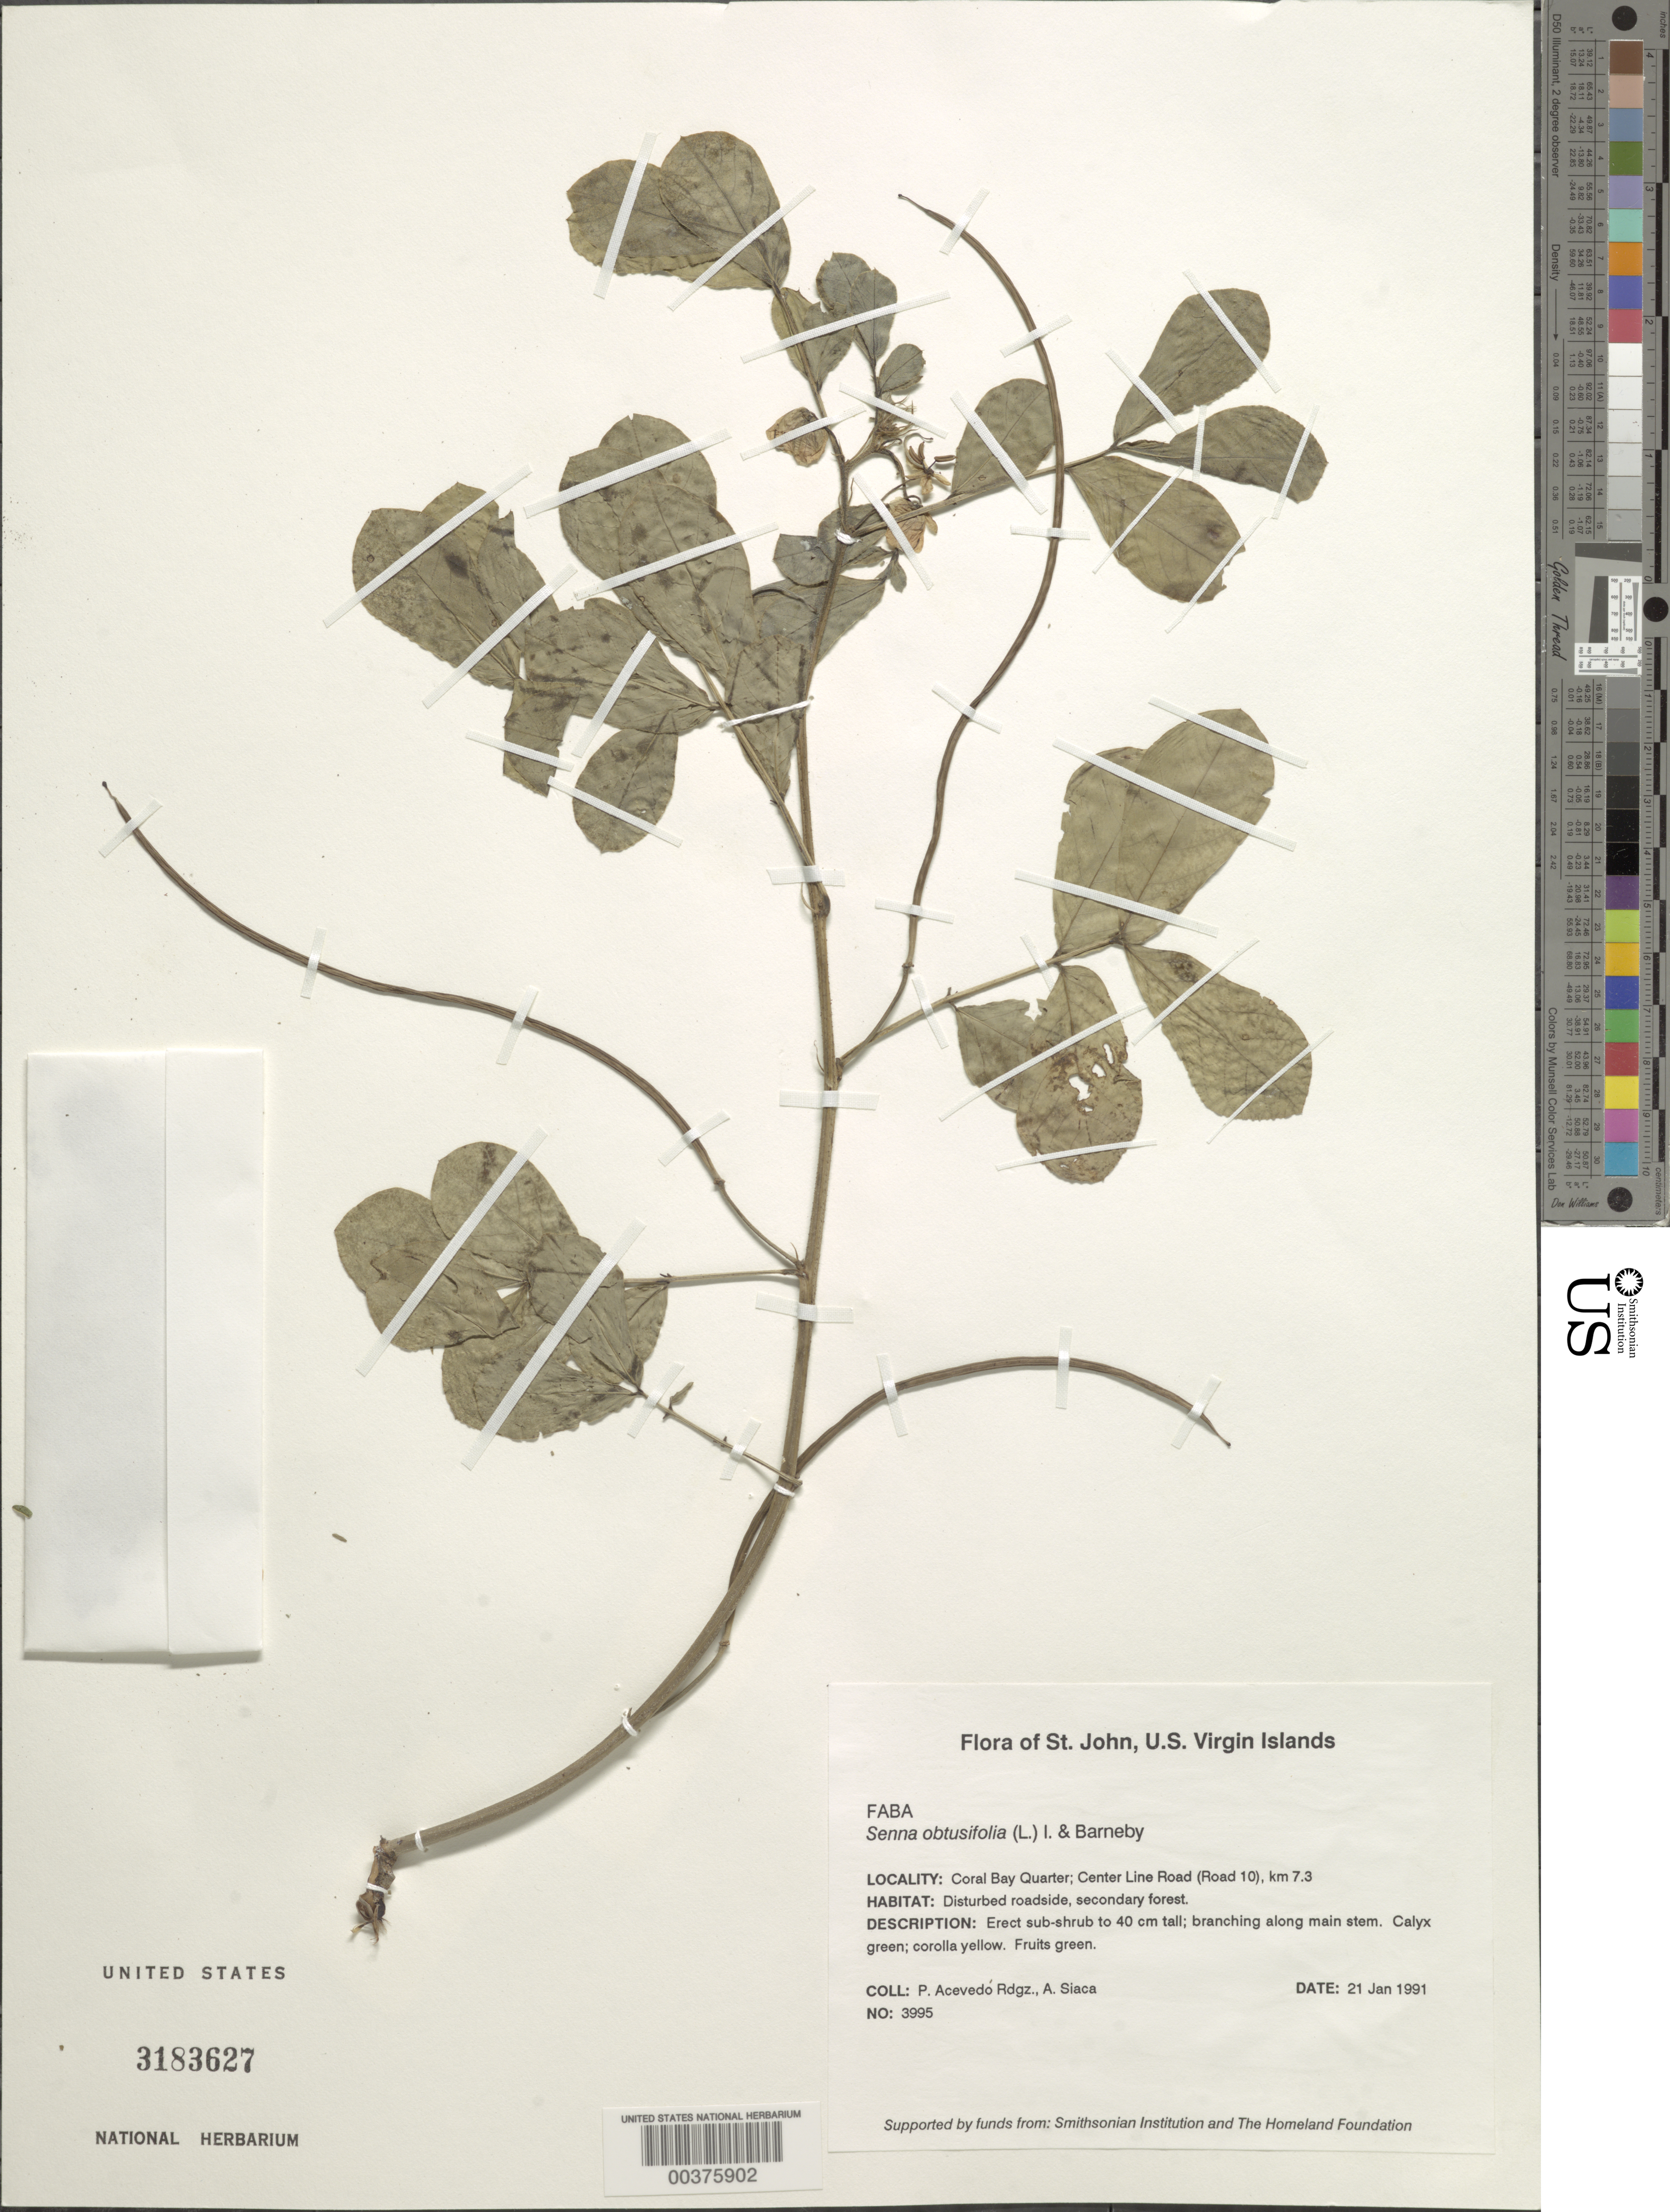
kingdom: Plantae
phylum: Tracheophyta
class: Magnoliopsida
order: Fabales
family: Fabaceae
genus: Senna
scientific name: Senna obtusifolia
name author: (L.) H.S. Irwin & Barneby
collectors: P. Acevedo-Rodr. & A. Siaca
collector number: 3995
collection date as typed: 21 Jan 1991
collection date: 1991-01-21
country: U.S. Virgin Islands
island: St. John Island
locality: Coral bay quarter; center line road (road 10), km 7.3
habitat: Disturbed roadside, secondary forest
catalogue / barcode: US 3183627